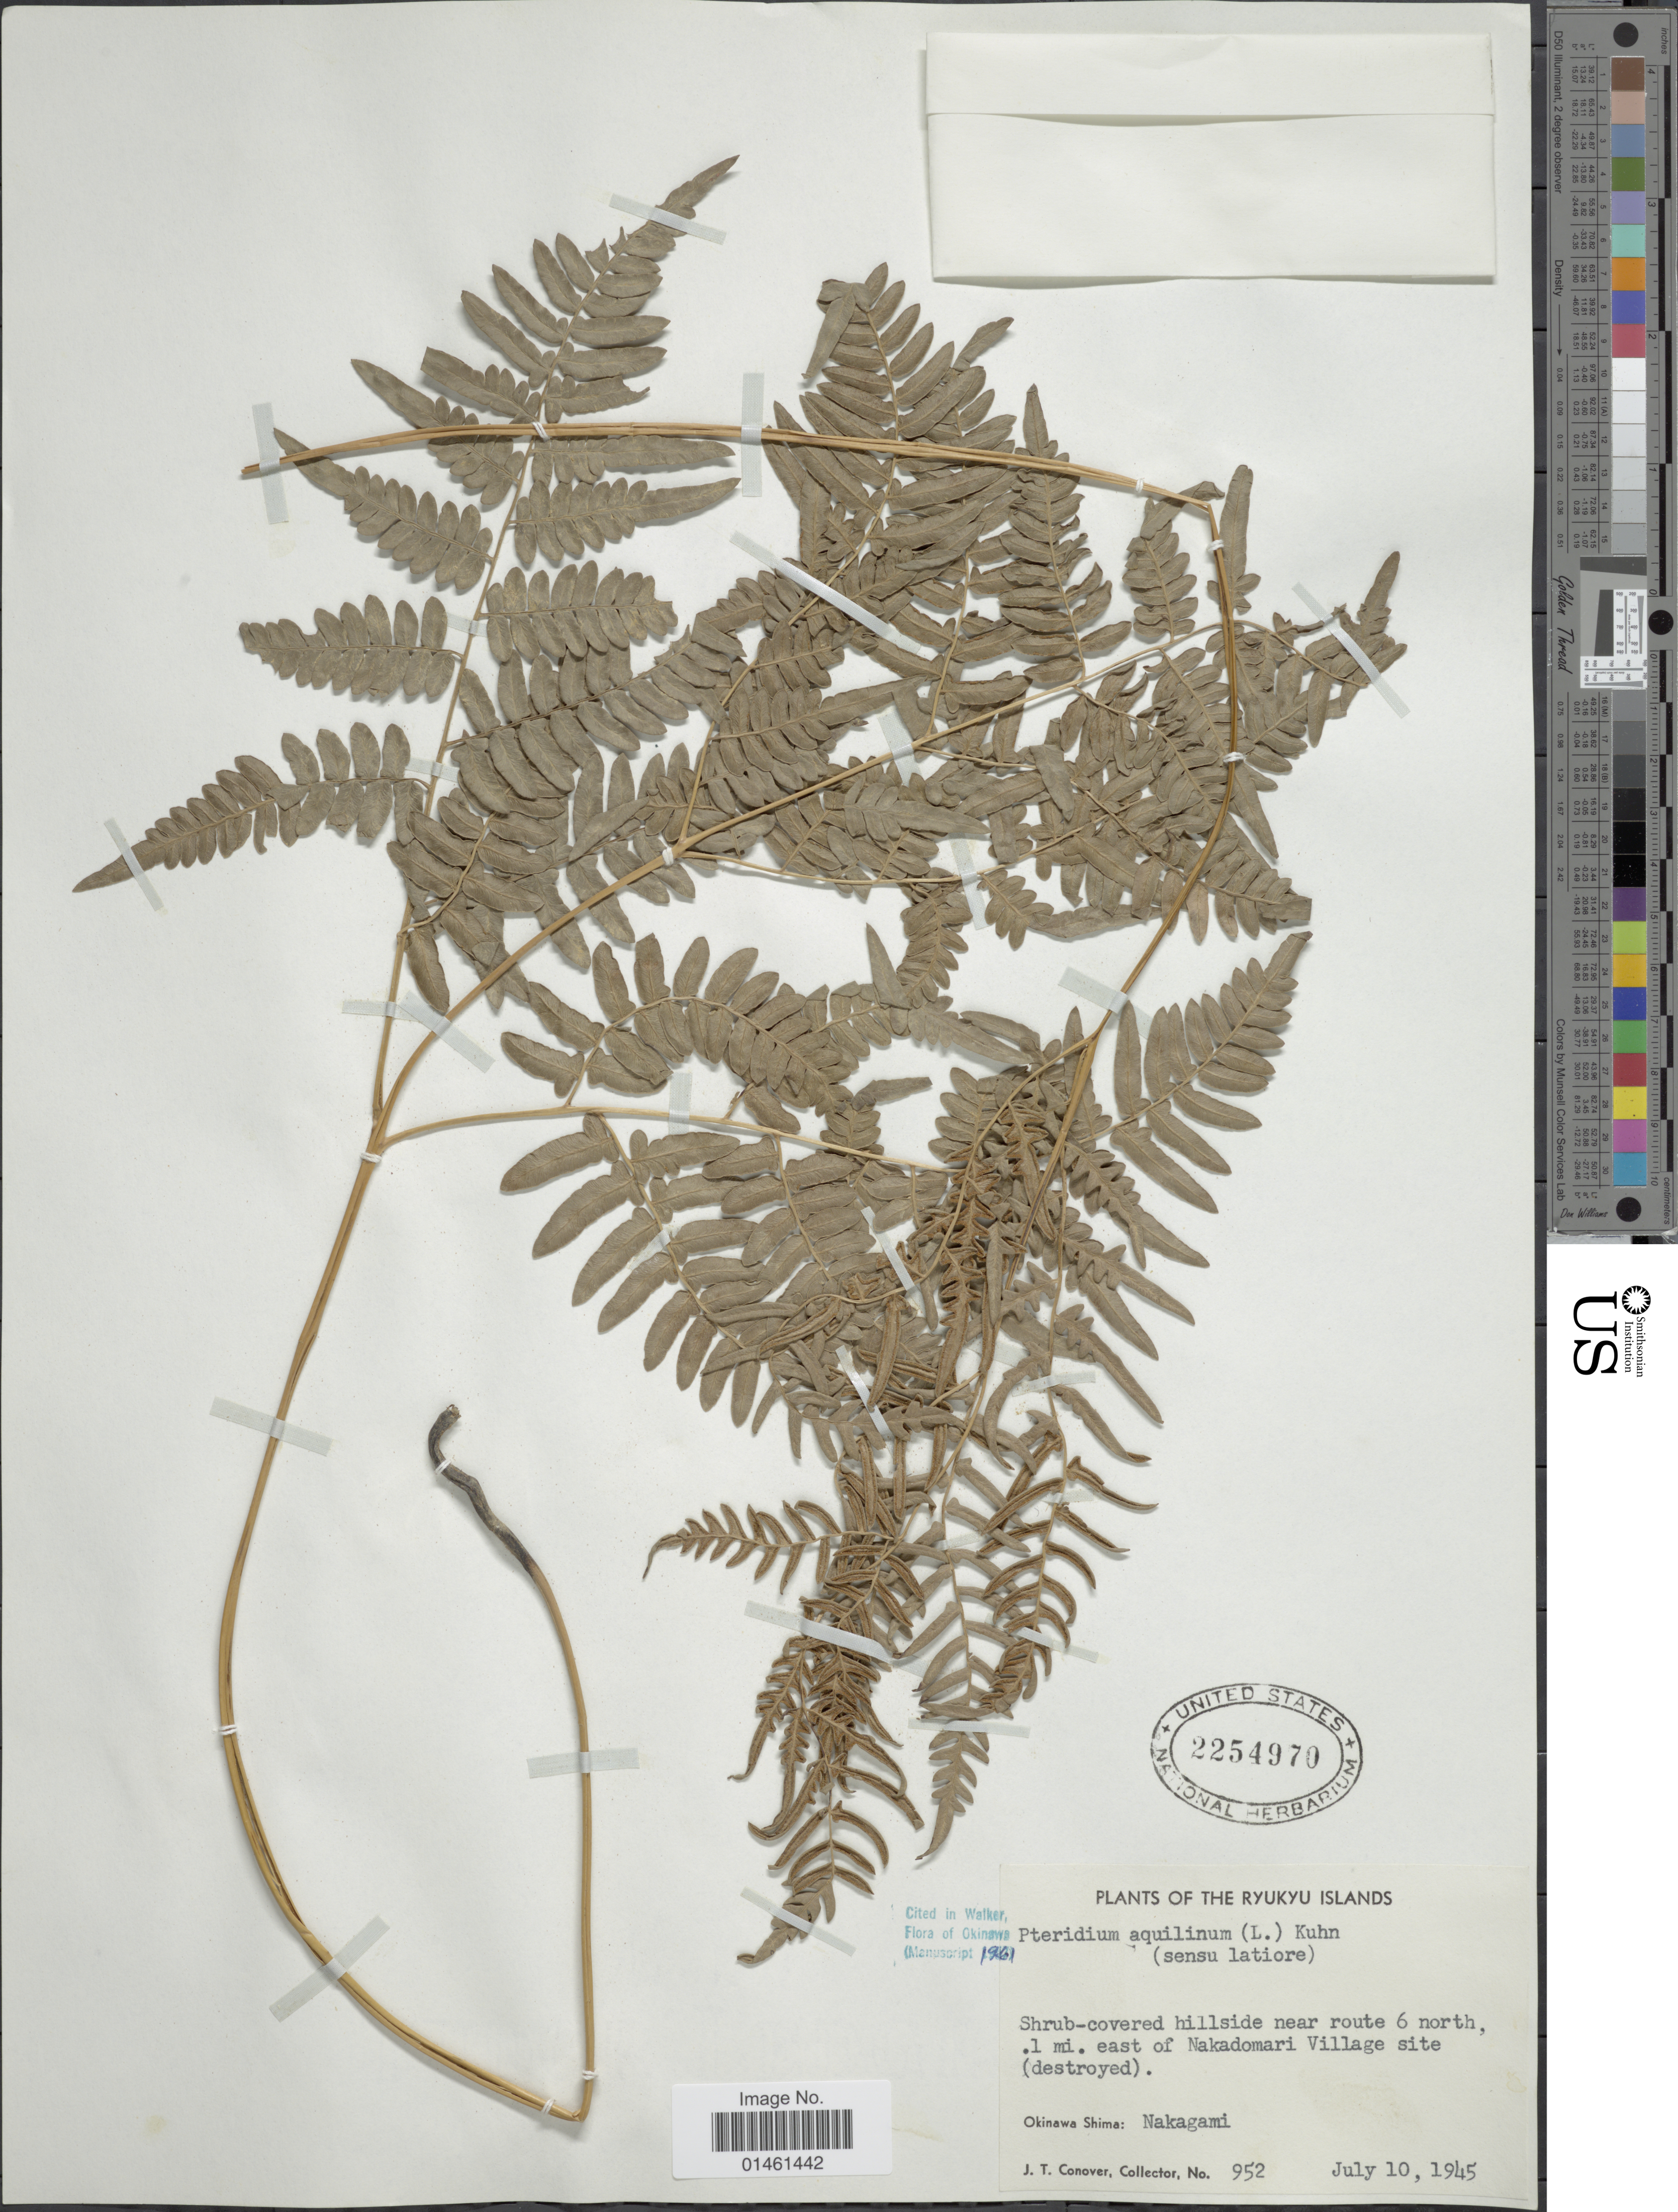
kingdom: Plantae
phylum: Tracheophyta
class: Polypodiopsida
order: Polypodiales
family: Dennstaedtiaceae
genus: Pteridium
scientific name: Pteridium aquilinum var. latiusculum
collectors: J. T. Conover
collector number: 952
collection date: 1945-07-10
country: Japan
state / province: Okinawa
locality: Ryukyu Islands, Okinawa Shima: Nakagami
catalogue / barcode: US 2254970